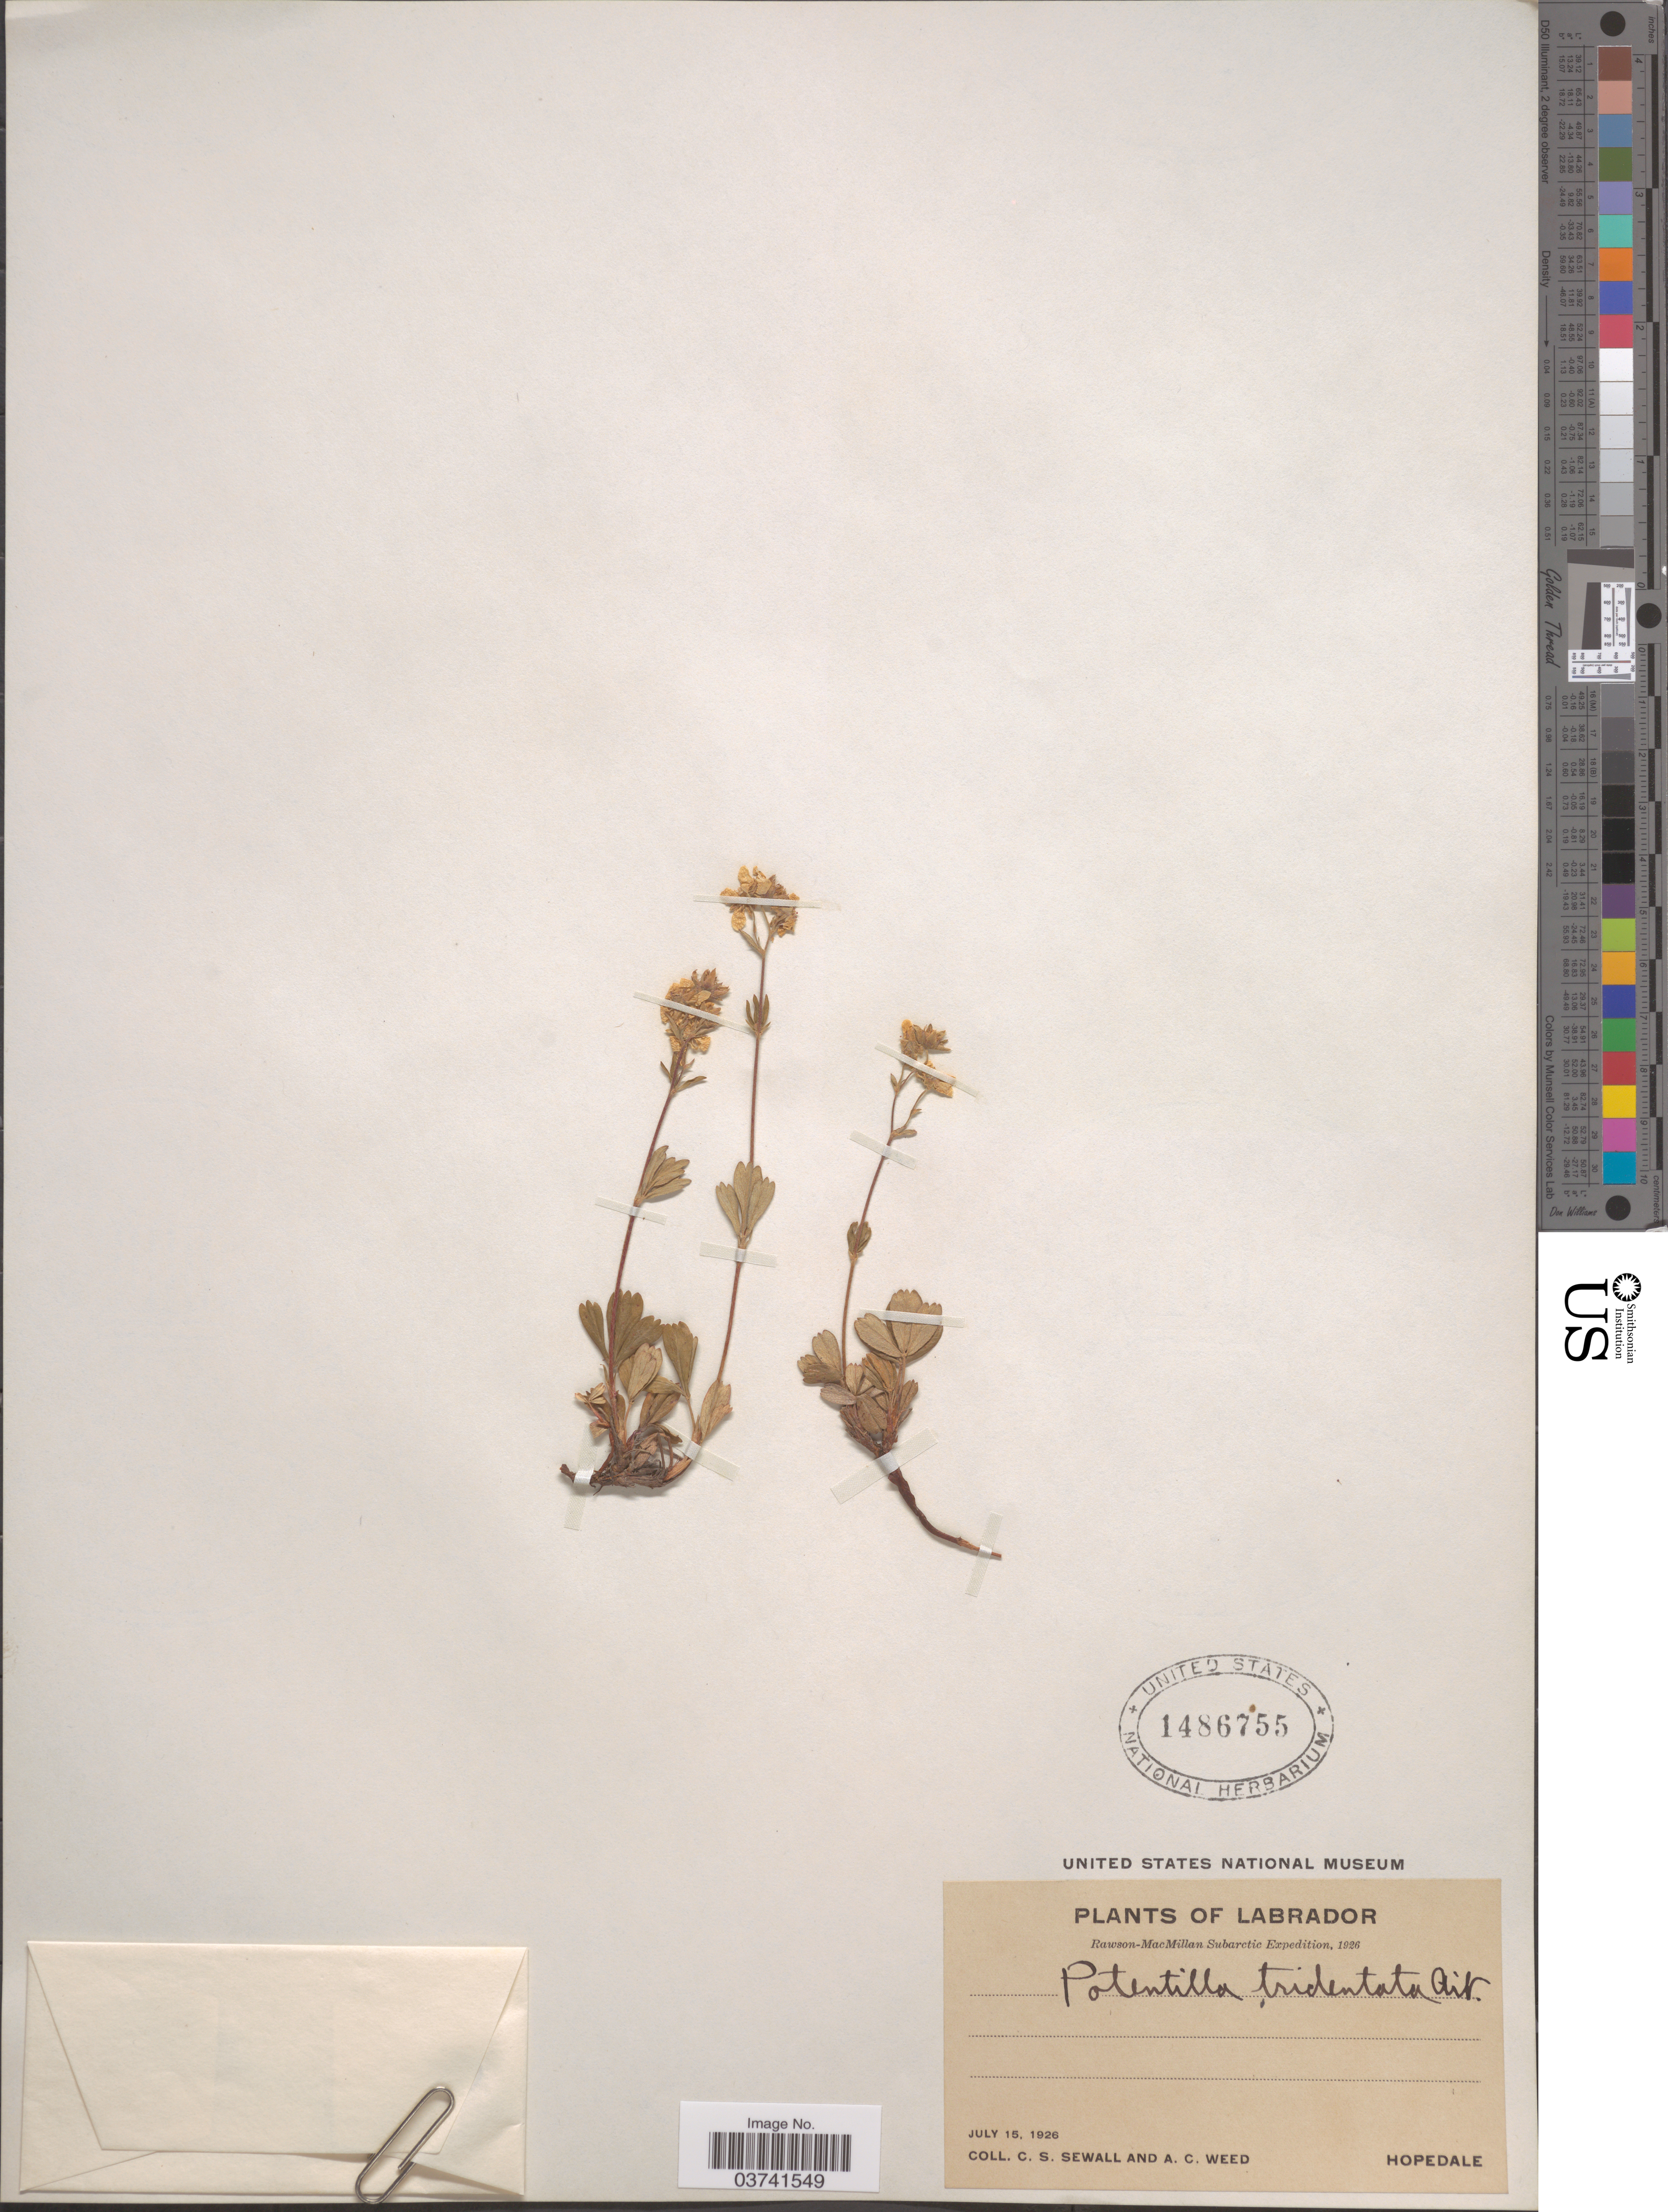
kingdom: Plantae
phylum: Tracheophyta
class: Magnoliopsida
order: Rosales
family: Rosaceae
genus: Potentilla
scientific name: Potentilla tridentata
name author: Aiton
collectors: C. Sewall & A. Weed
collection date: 1926-07-15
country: Canada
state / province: Newfoundland and Labrador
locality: Labrador. Hopedale.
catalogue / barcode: US 1486755